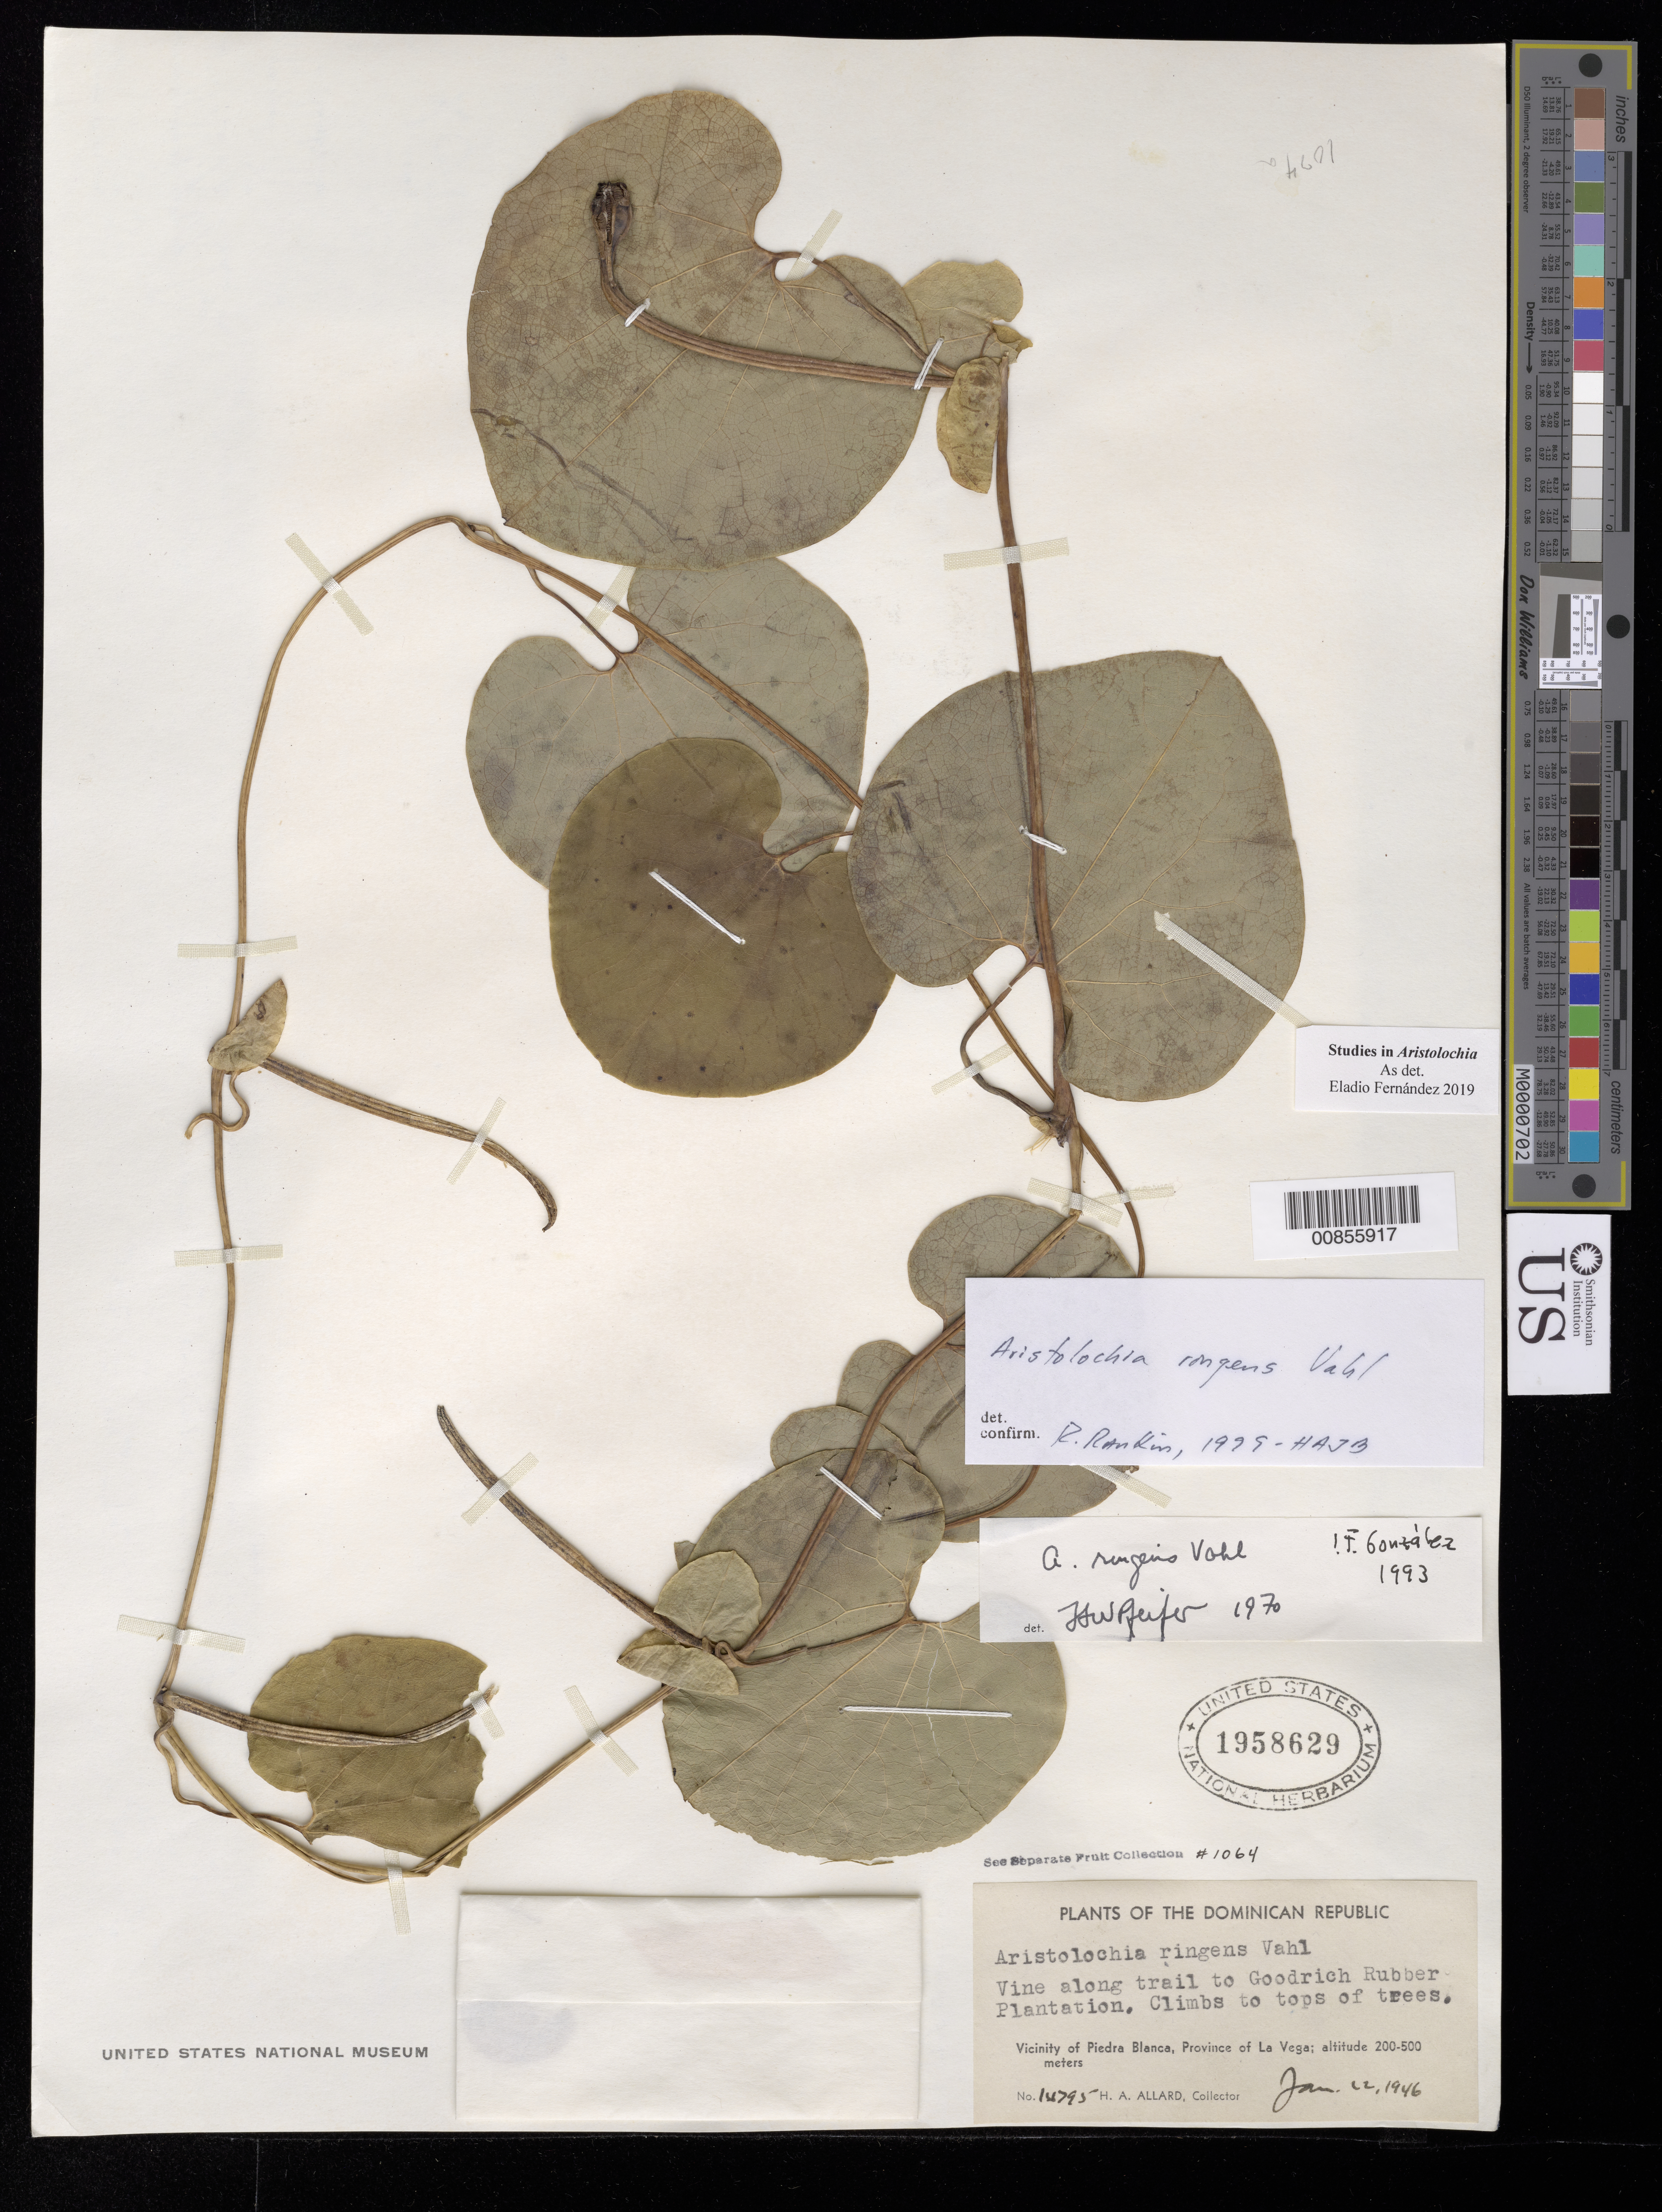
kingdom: Plantae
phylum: Tracheophyta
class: Magnoliopsida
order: Piperales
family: Aristolochiaceae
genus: Aristolochia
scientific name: Aristolochia ringens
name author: Vahl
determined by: Rankin Rodriguez, Rosa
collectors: H. A. Allard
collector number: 14795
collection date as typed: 22 Jan 1946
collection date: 1946-01-22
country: Dominican Republic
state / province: La Vega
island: Hispaniola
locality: Vicinity of Piedra Blanca. Along trail to Goodrich Rubber Plantation.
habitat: Climbs to tops of trees. Along trail.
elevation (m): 200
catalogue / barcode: US 1958629